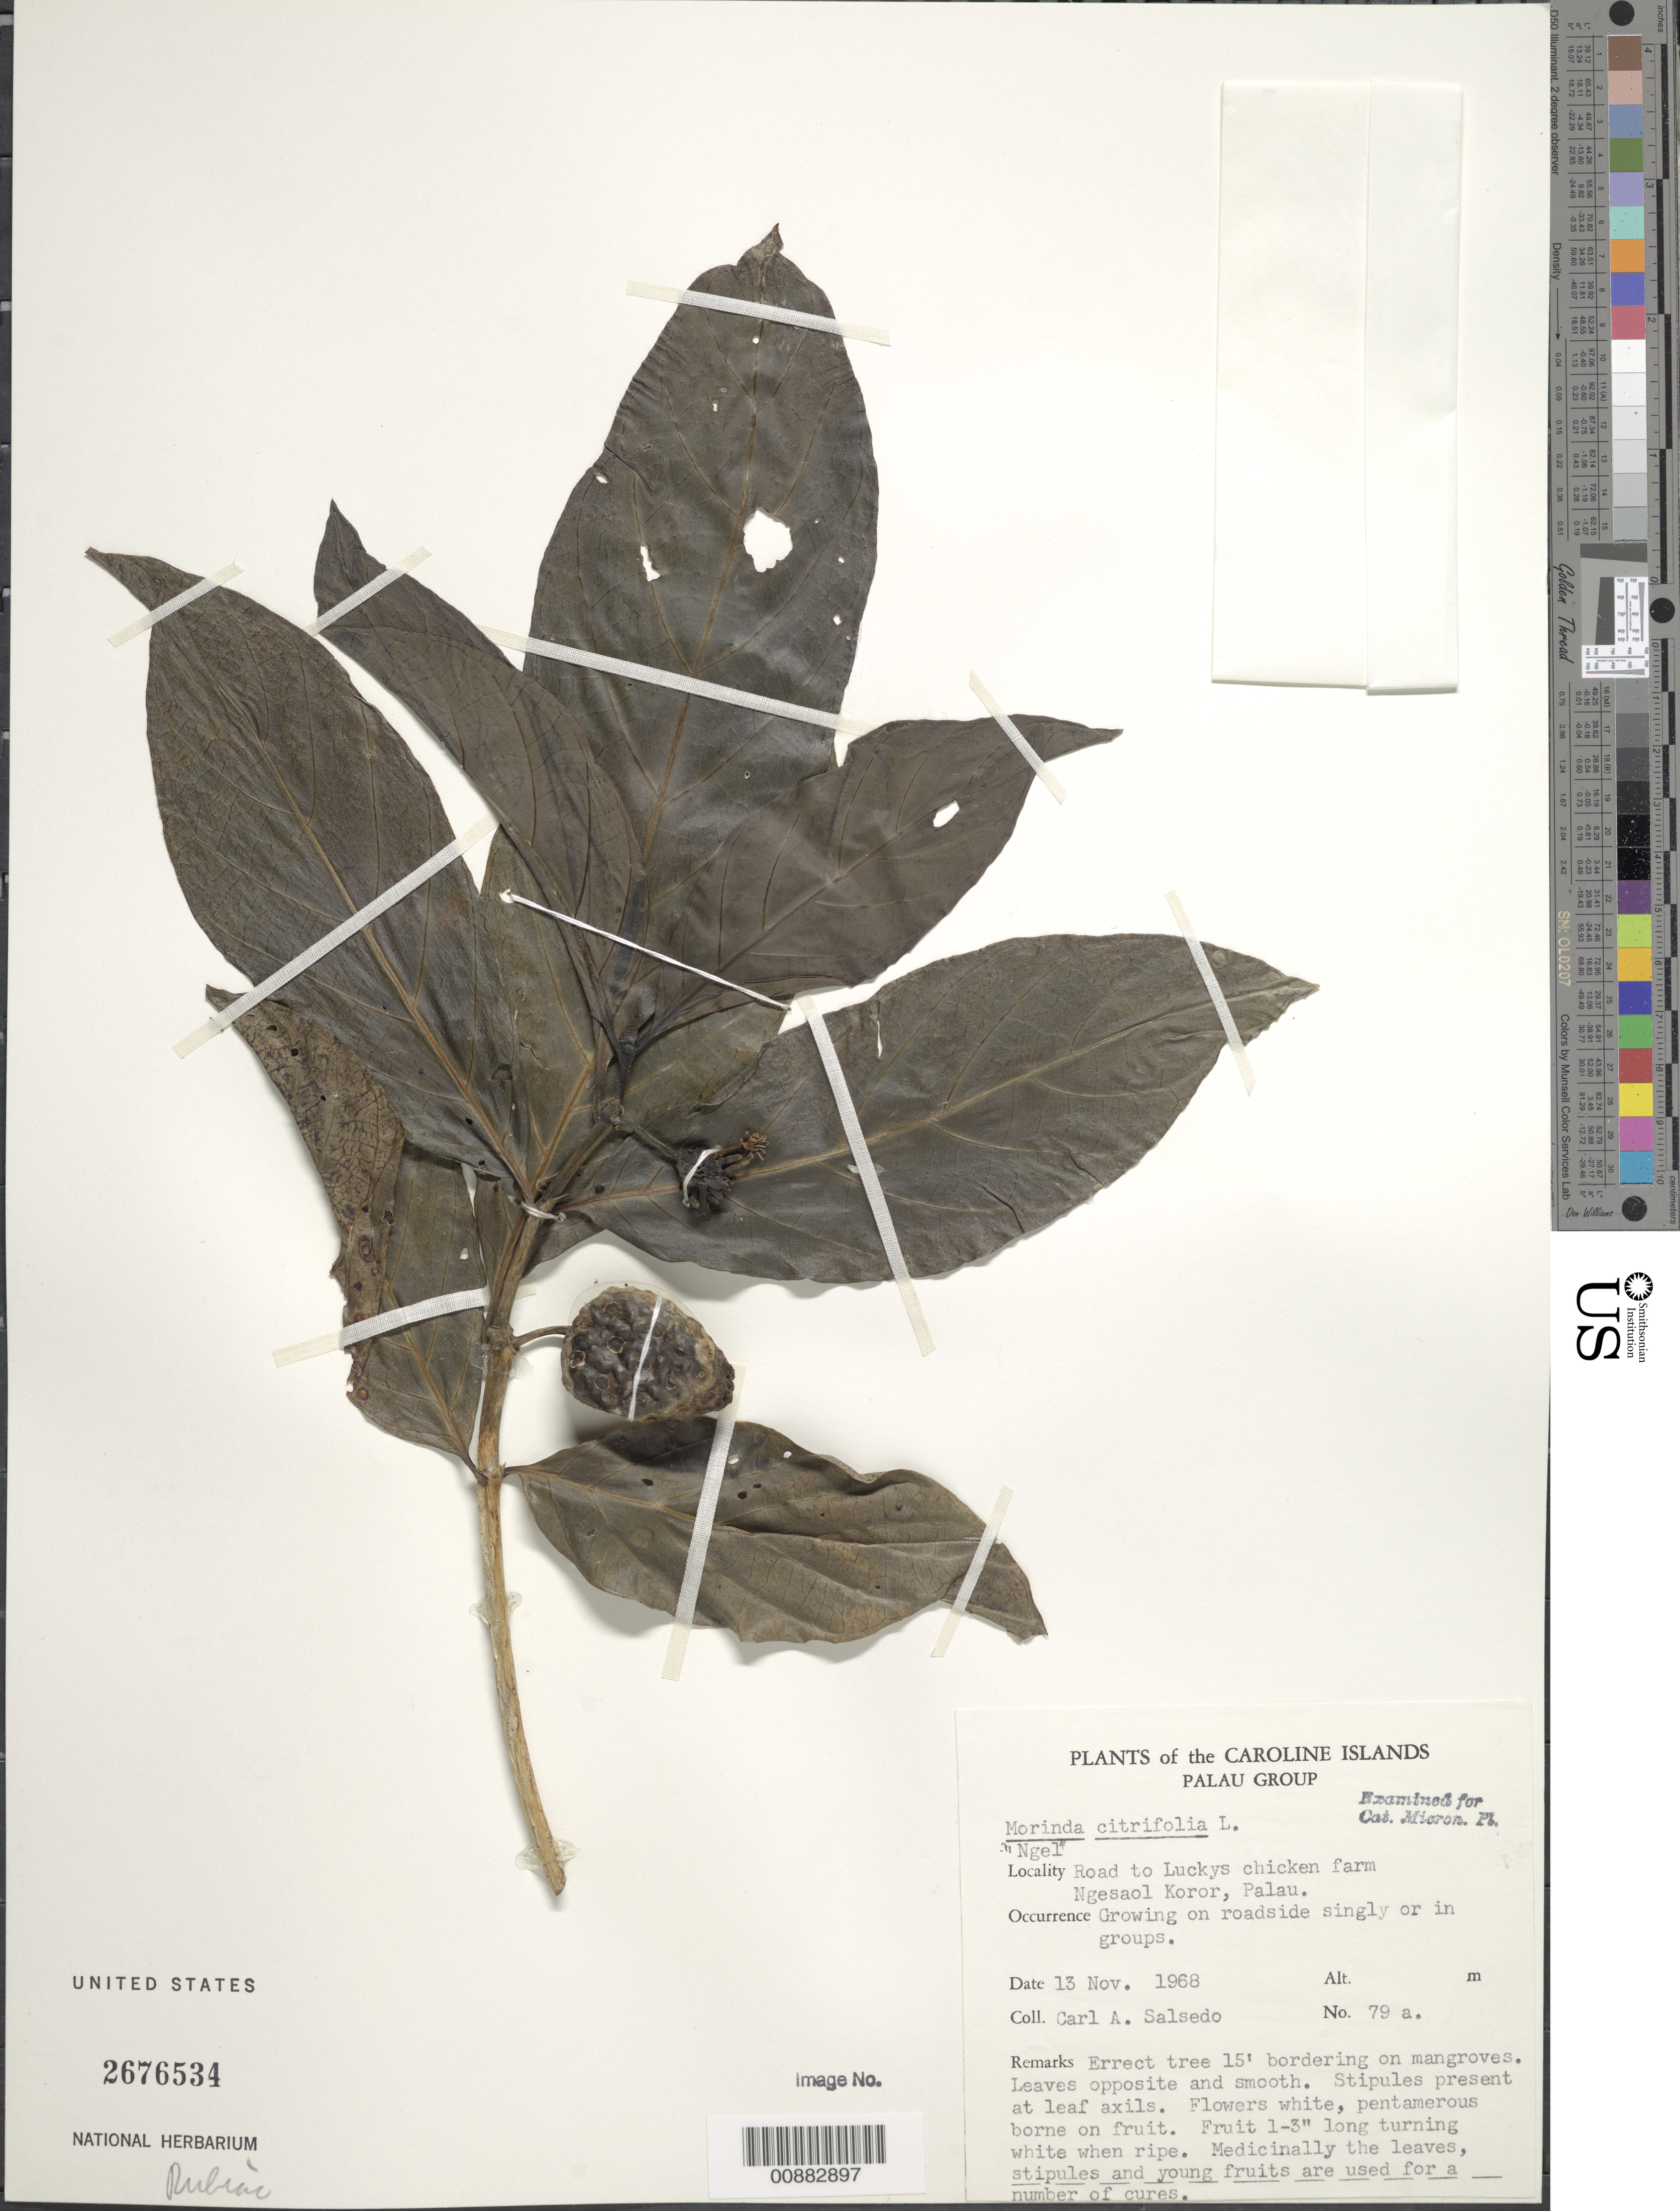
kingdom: Plantae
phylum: Tracheophyta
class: Magnoliopsida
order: Gentianales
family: Rubiaceae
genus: Morinda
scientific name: Morinda citrifolia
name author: L.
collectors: C.A. Salsedo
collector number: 79a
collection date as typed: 13 Nov 1968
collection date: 1968-11-13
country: Palau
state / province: Koror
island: Oreor (Koror)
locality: Ngesaol, on road to Luckys chicken farm.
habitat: Growing on roadside singly or in groups.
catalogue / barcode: US 2676534